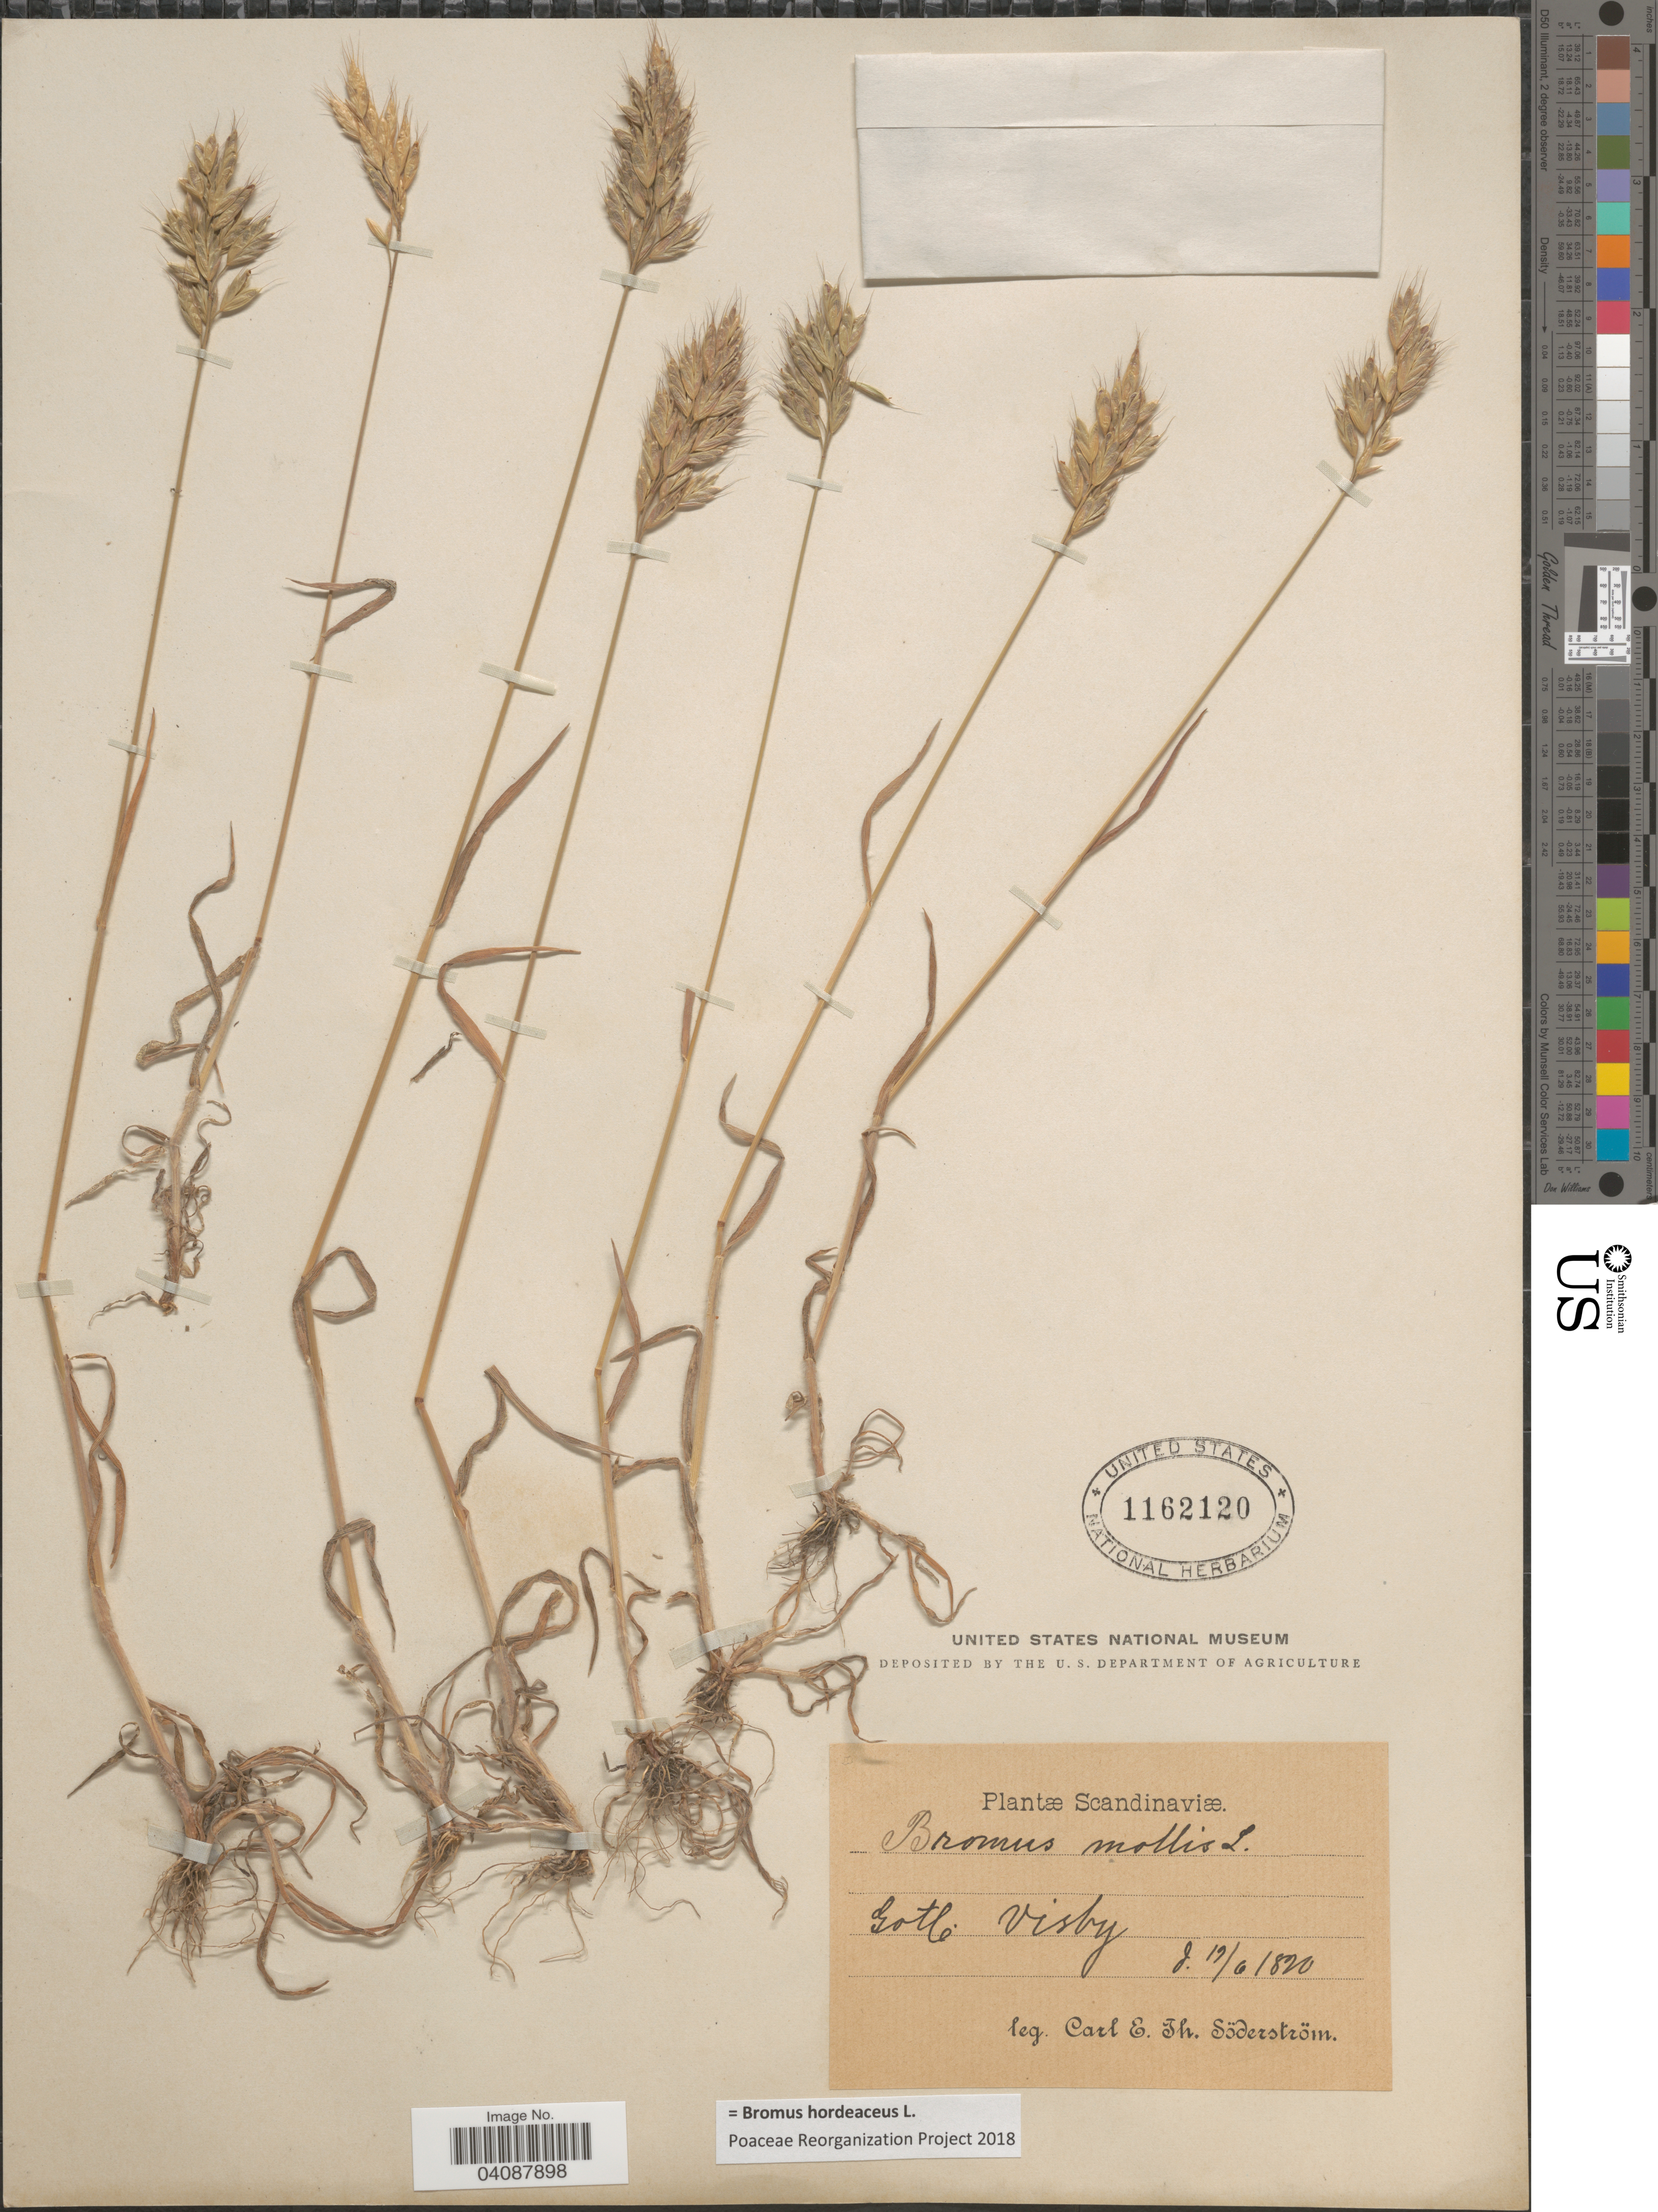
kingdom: Plantae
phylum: Tracheophyta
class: Liliopsida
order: Poales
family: Poaceae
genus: Bromus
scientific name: Bromus hordeaceus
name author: L.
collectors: C. E. Söderström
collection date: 1820-06-19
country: Sweden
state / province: Gotland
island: Gotland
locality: Scandinaviæ. Gotl. Visby.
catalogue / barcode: US 1162120